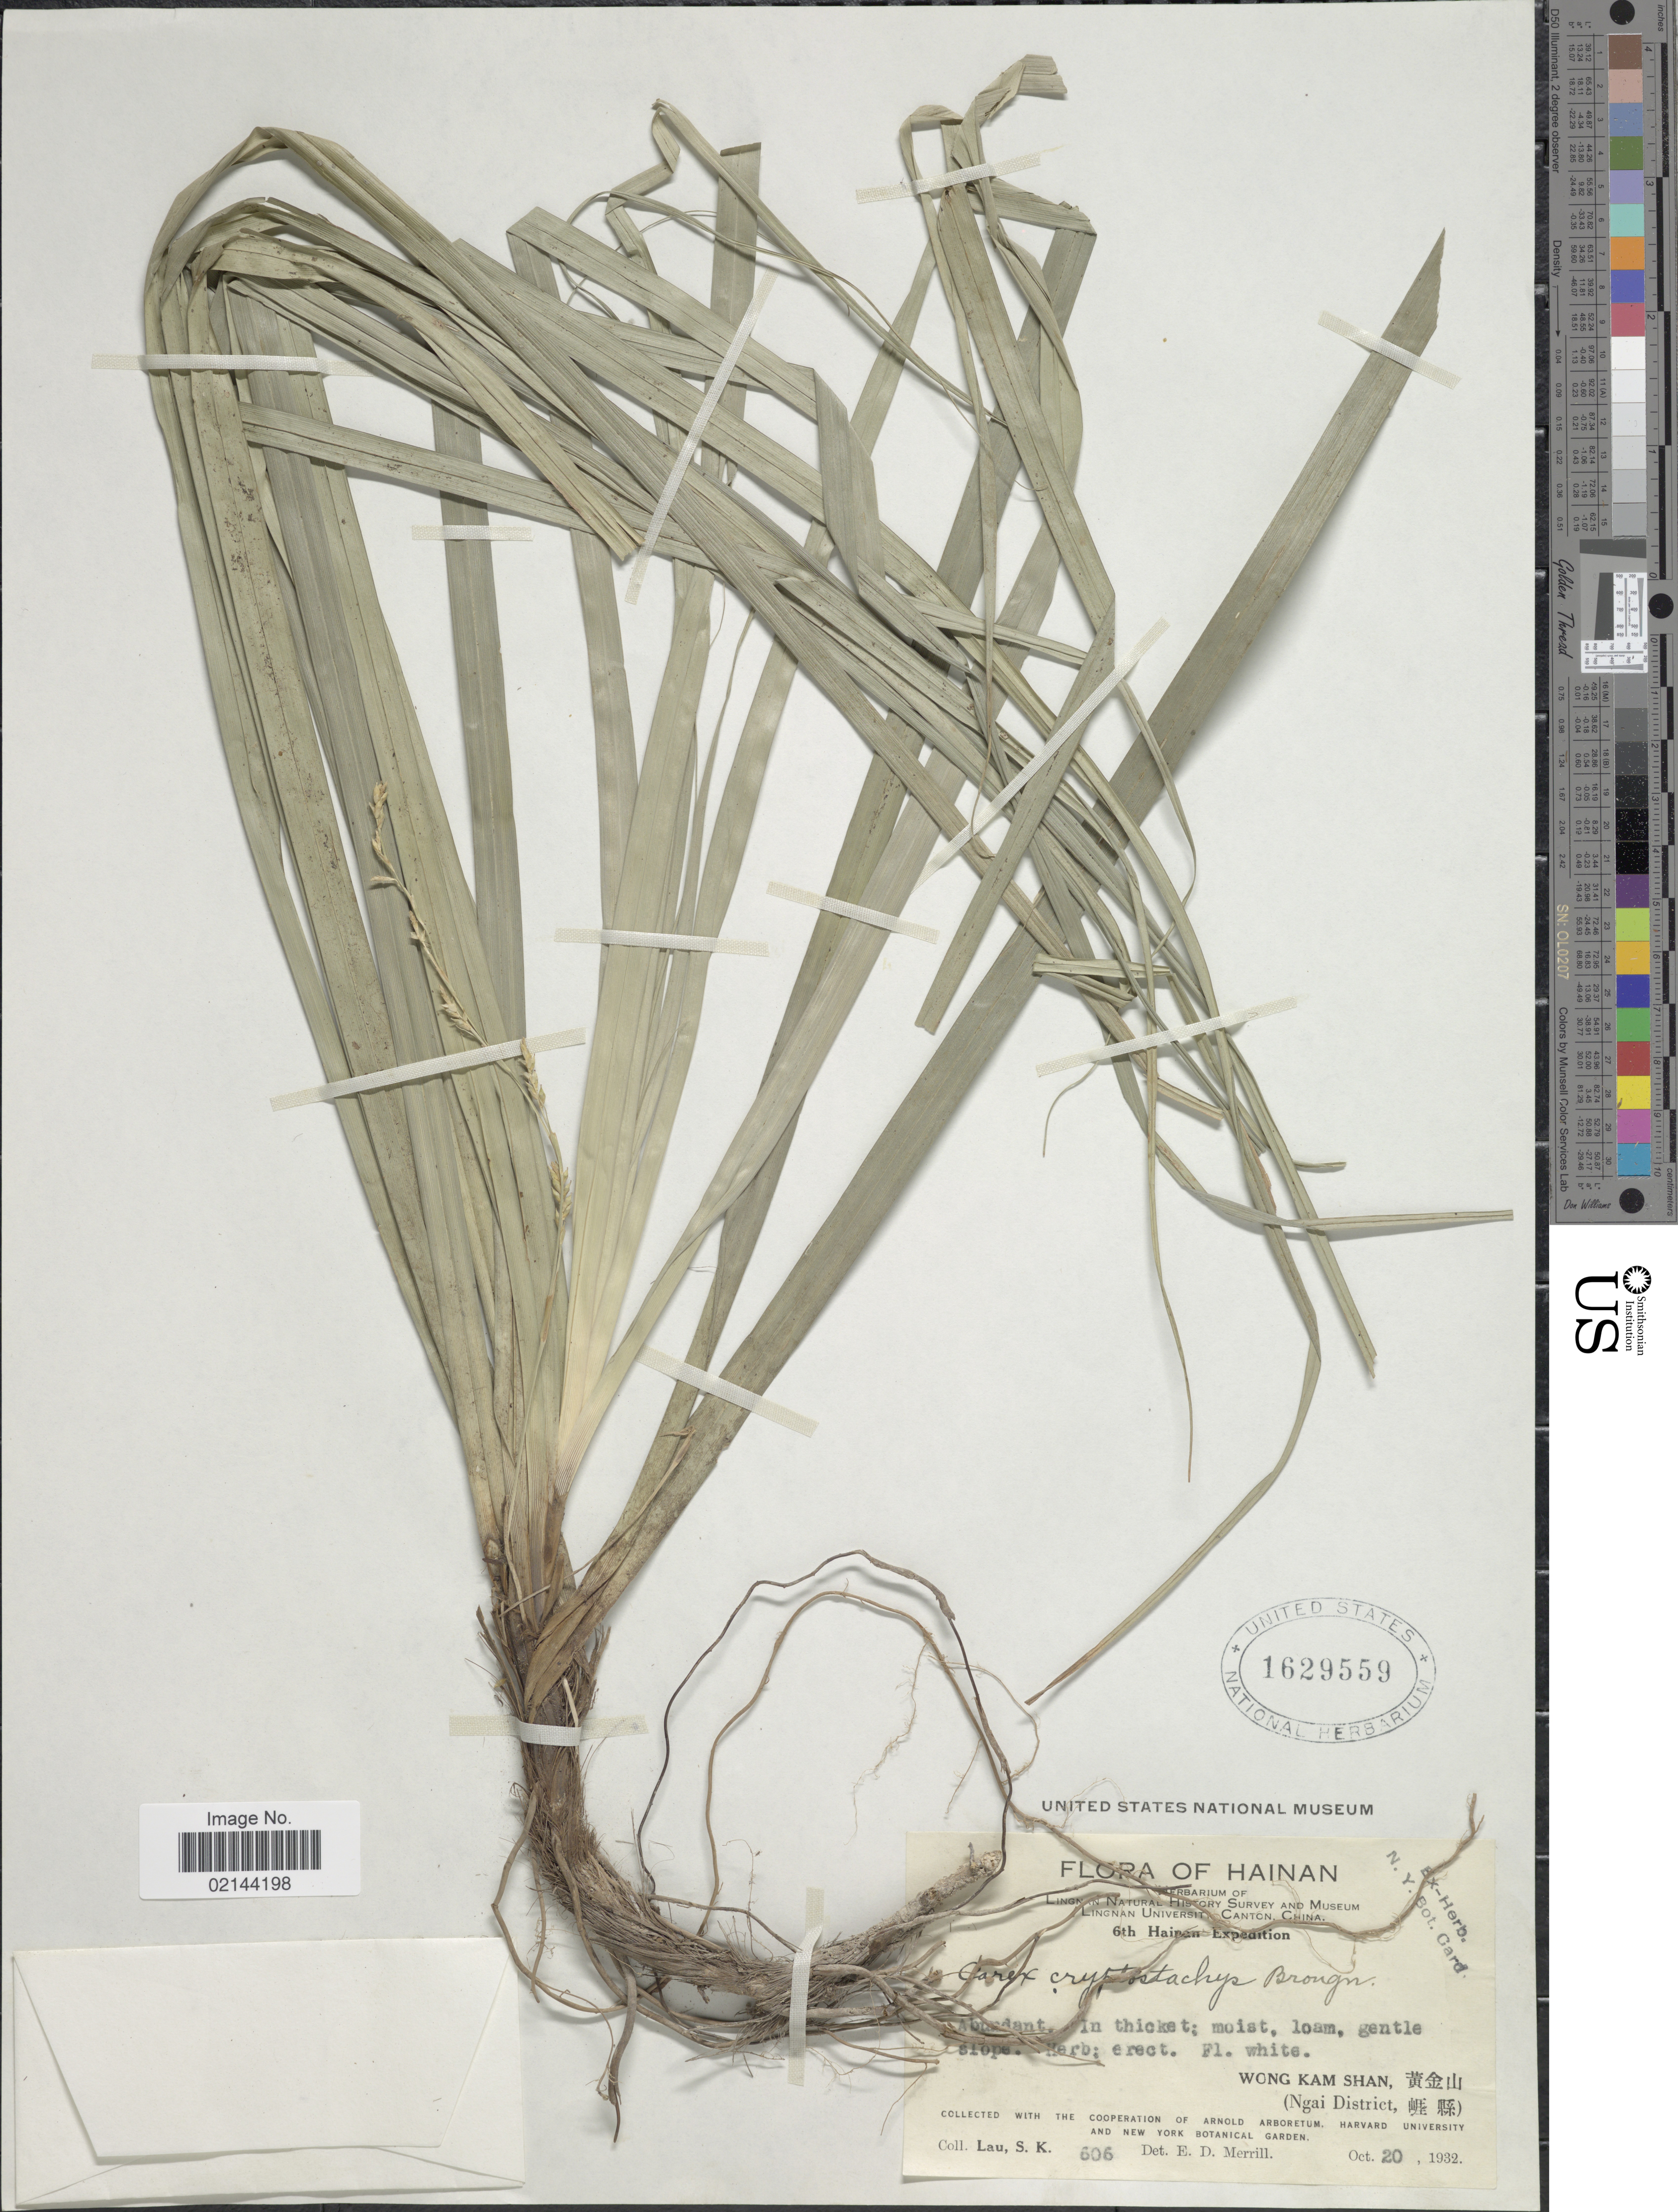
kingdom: Plantae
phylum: Tracheophyta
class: Liliopsida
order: Poales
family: Cyperaceae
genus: Carex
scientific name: Carex cryptostachys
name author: Brongn.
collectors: S. K. Lau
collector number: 606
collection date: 1932-10-20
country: China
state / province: Hainan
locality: Wong Kam Shan (Ngai District)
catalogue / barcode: US 1629559